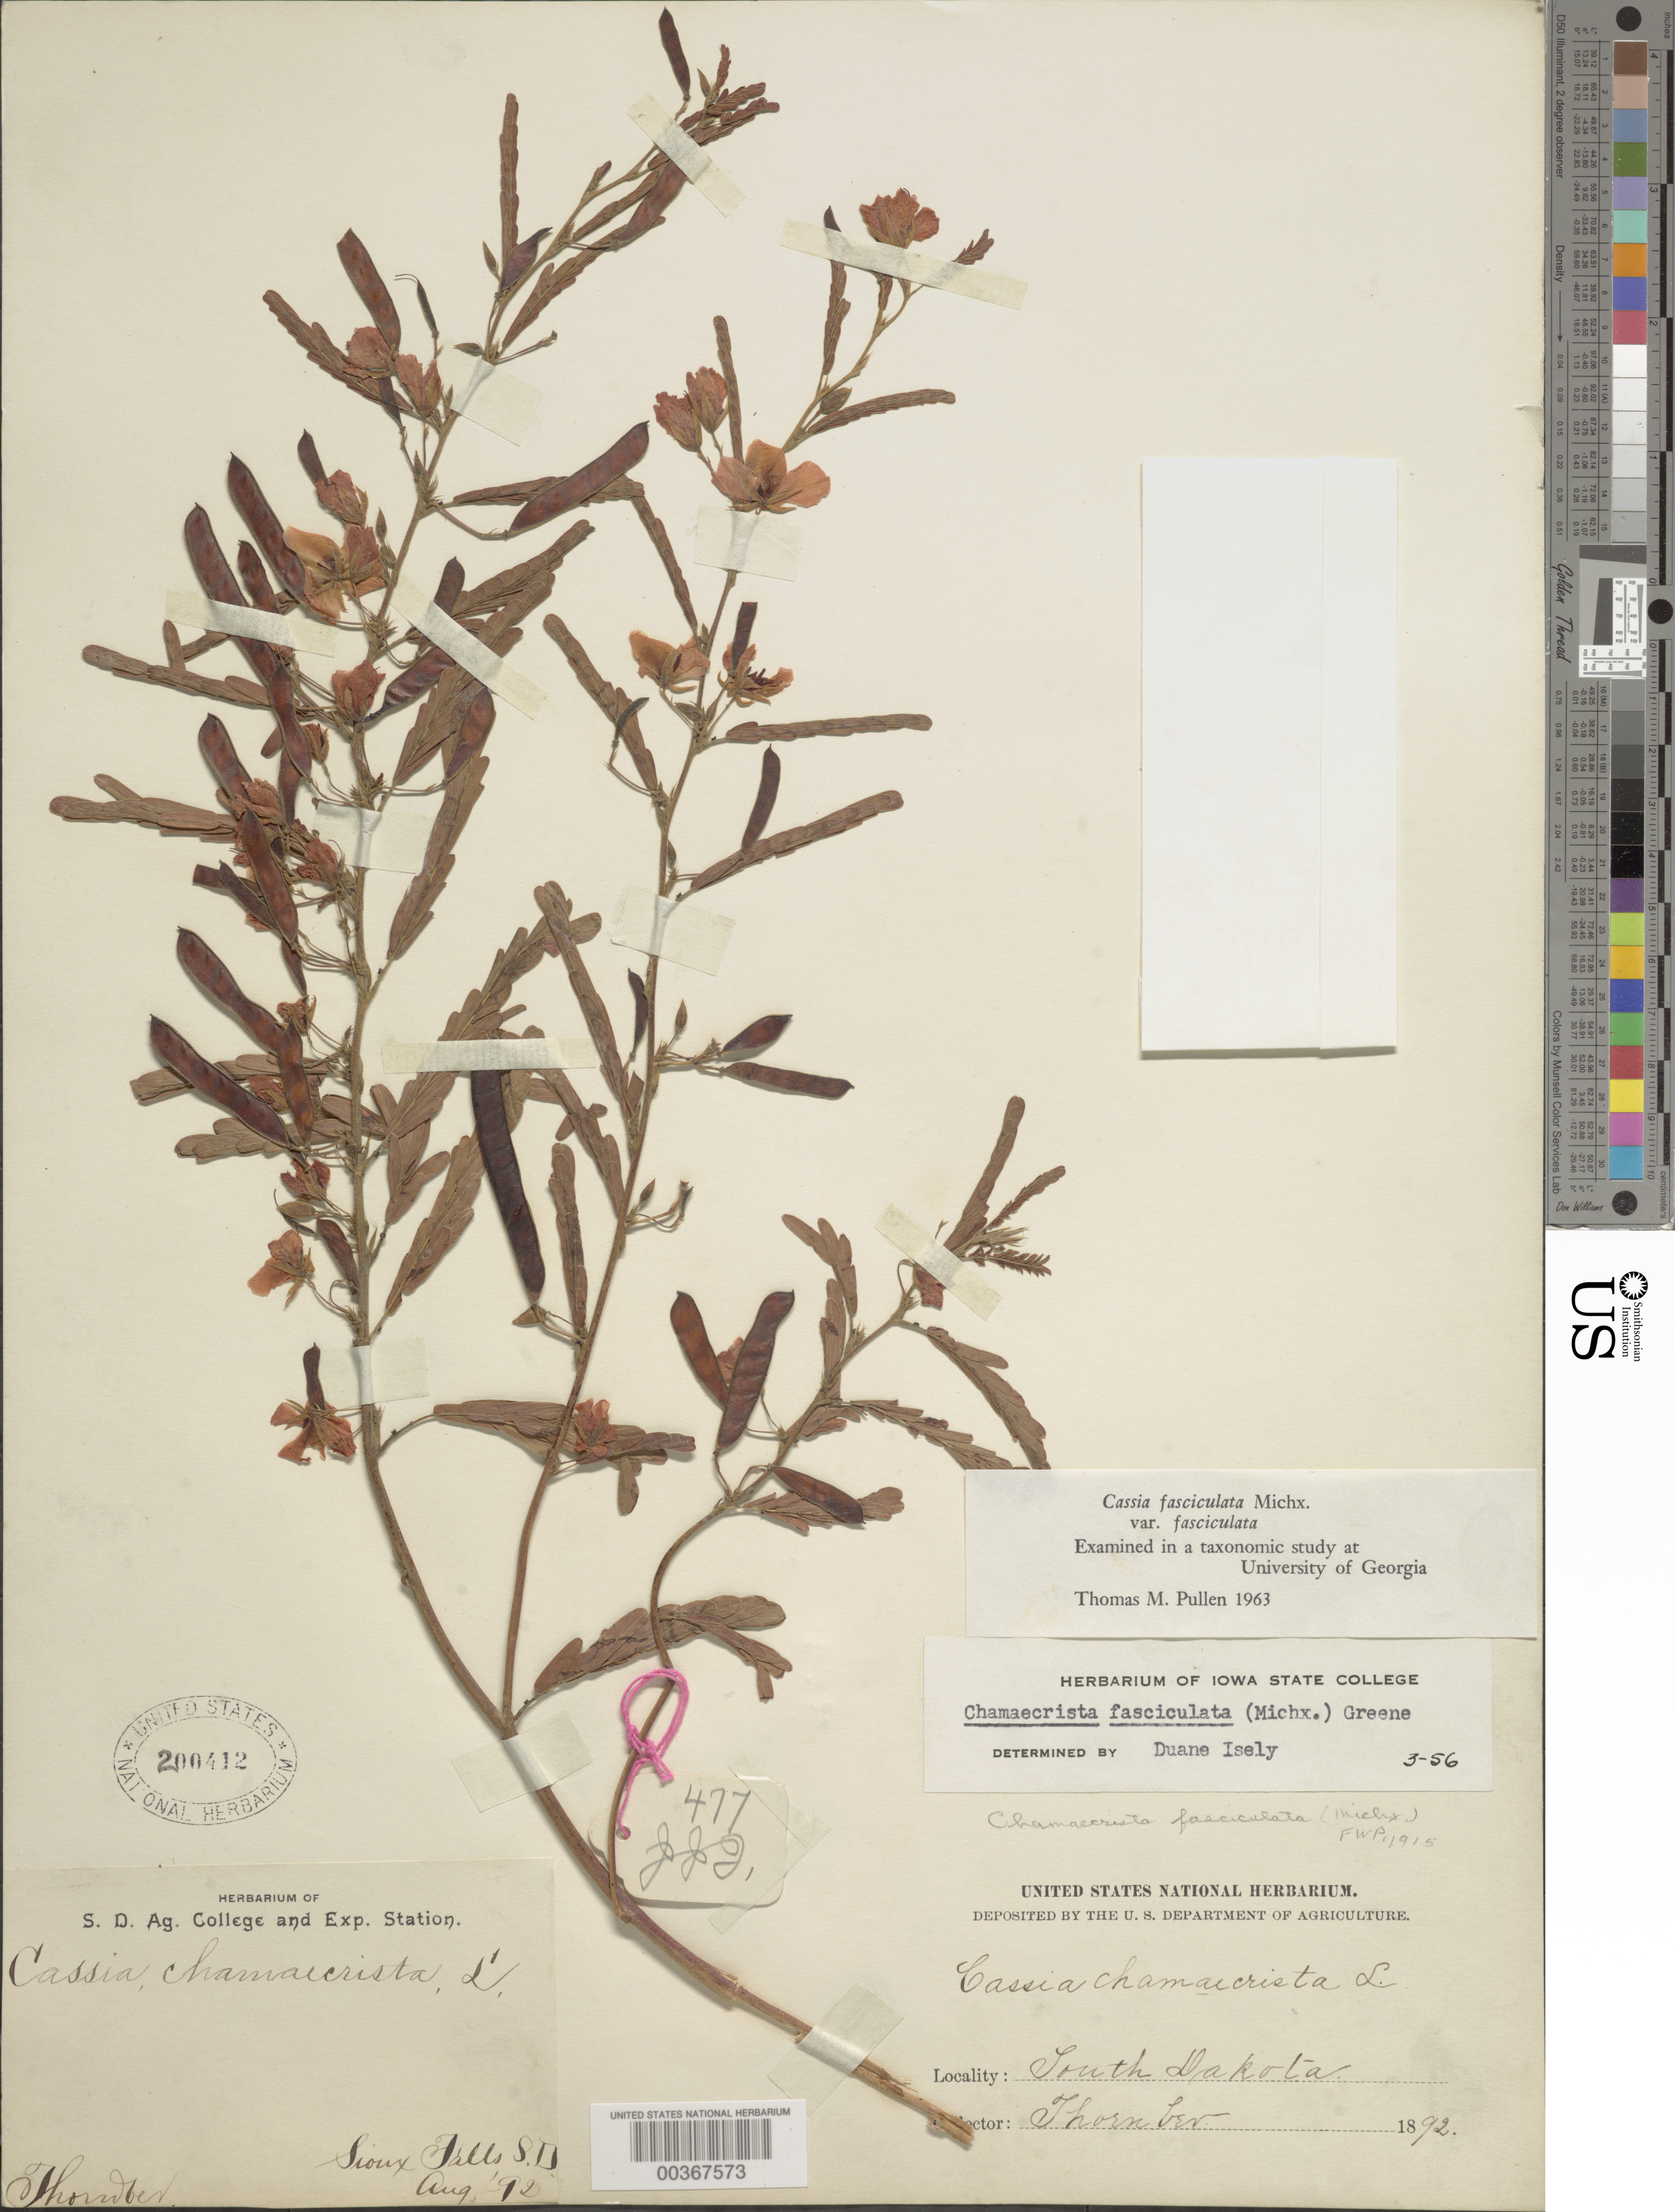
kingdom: Plantae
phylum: Tracheophyta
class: Magnoliopsida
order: Fabales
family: Fabaceae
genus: Chamaecrista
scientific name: Chamaecrista fasciculata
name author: (Michx.) Greene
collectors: J. Thornber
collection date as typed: Aug 1892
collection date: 1892-08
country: United States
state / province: South Dakota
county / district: Minnehaha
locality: Sioux falls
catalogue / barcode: US 200412